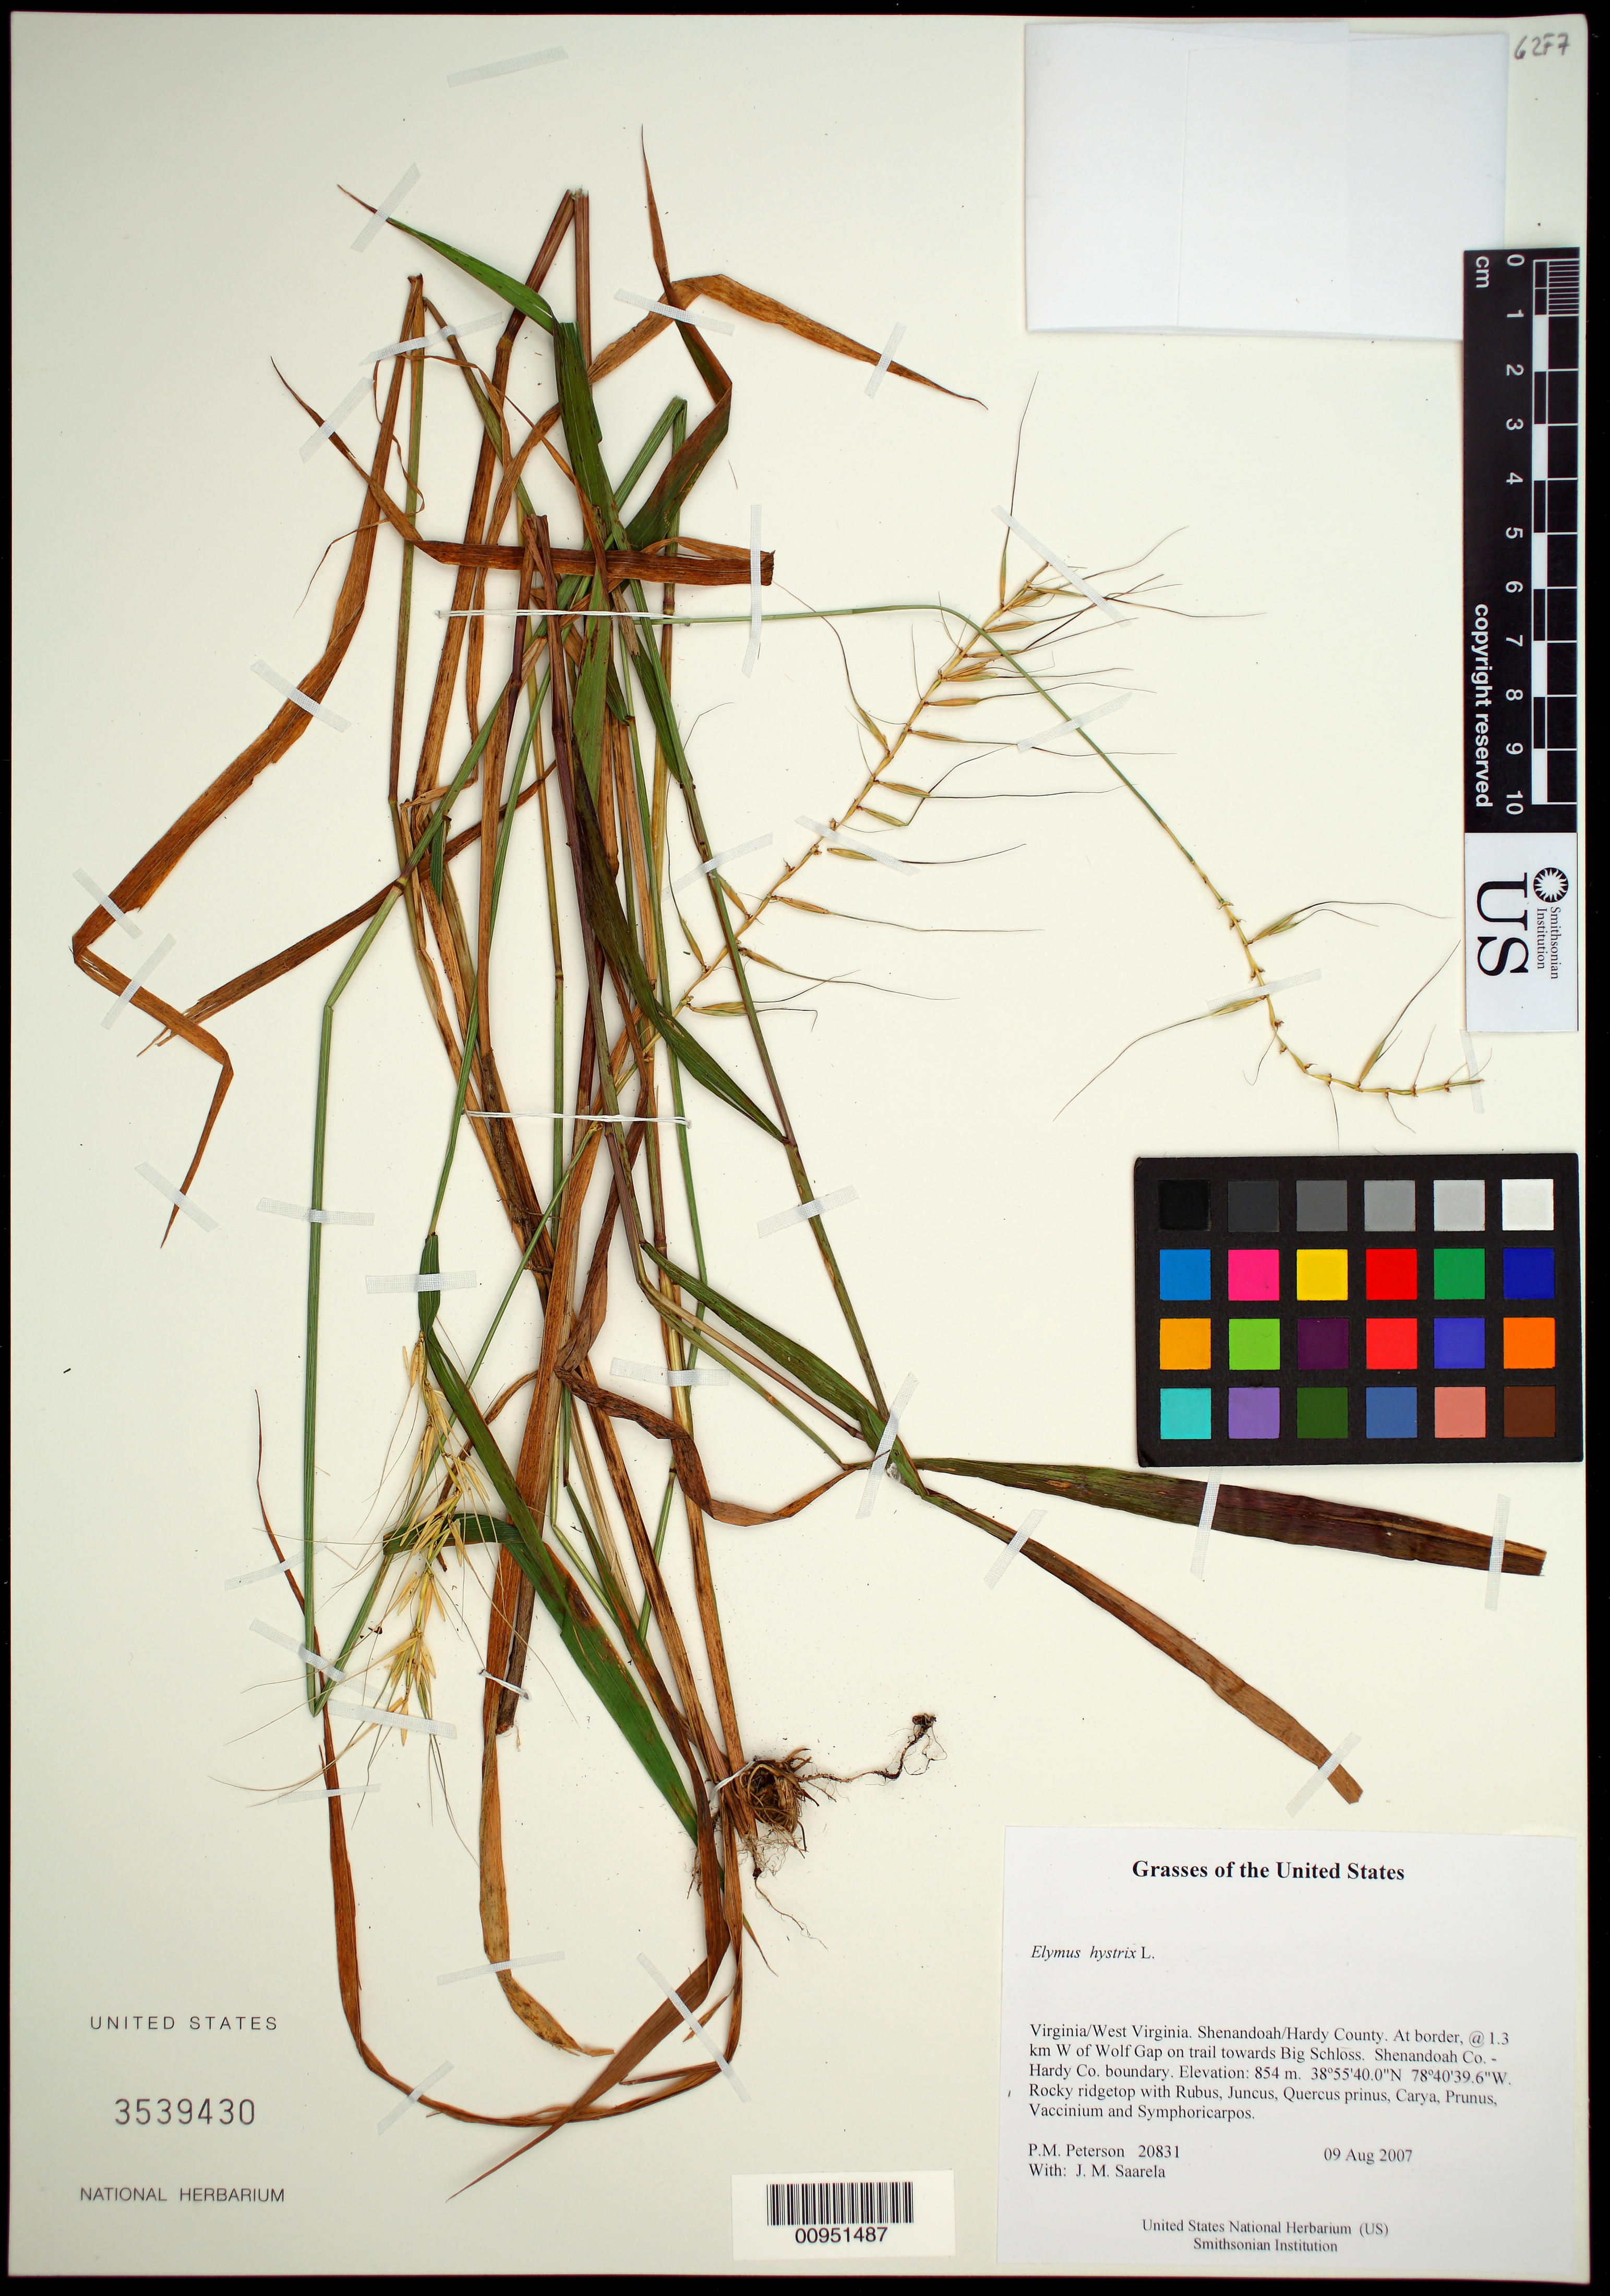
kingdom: Plantae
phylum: Tracheophyta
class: Liliopsida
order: Poales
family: Poaceae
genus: Elymus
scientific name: Elymus hystrix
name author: L.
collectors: P. M. Peterson & J. Saarela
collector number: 20831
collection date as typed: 09 Aug 2007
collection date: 2007-08-09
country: United States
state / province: Virginia / West Virginia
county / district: Shenandoah/Hardy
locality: At border, @ 1.3 km W of Wolf Gap on trail towards Big Schloss. Shenandoah Co. - Hardy Co. boundary.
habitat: Rocky ridgetop with Rubus, Juncus, Quercus prinus, Carya, Prunus, Vaccinium and Symphoricarpos.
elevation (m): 854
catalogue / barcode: US 3539430